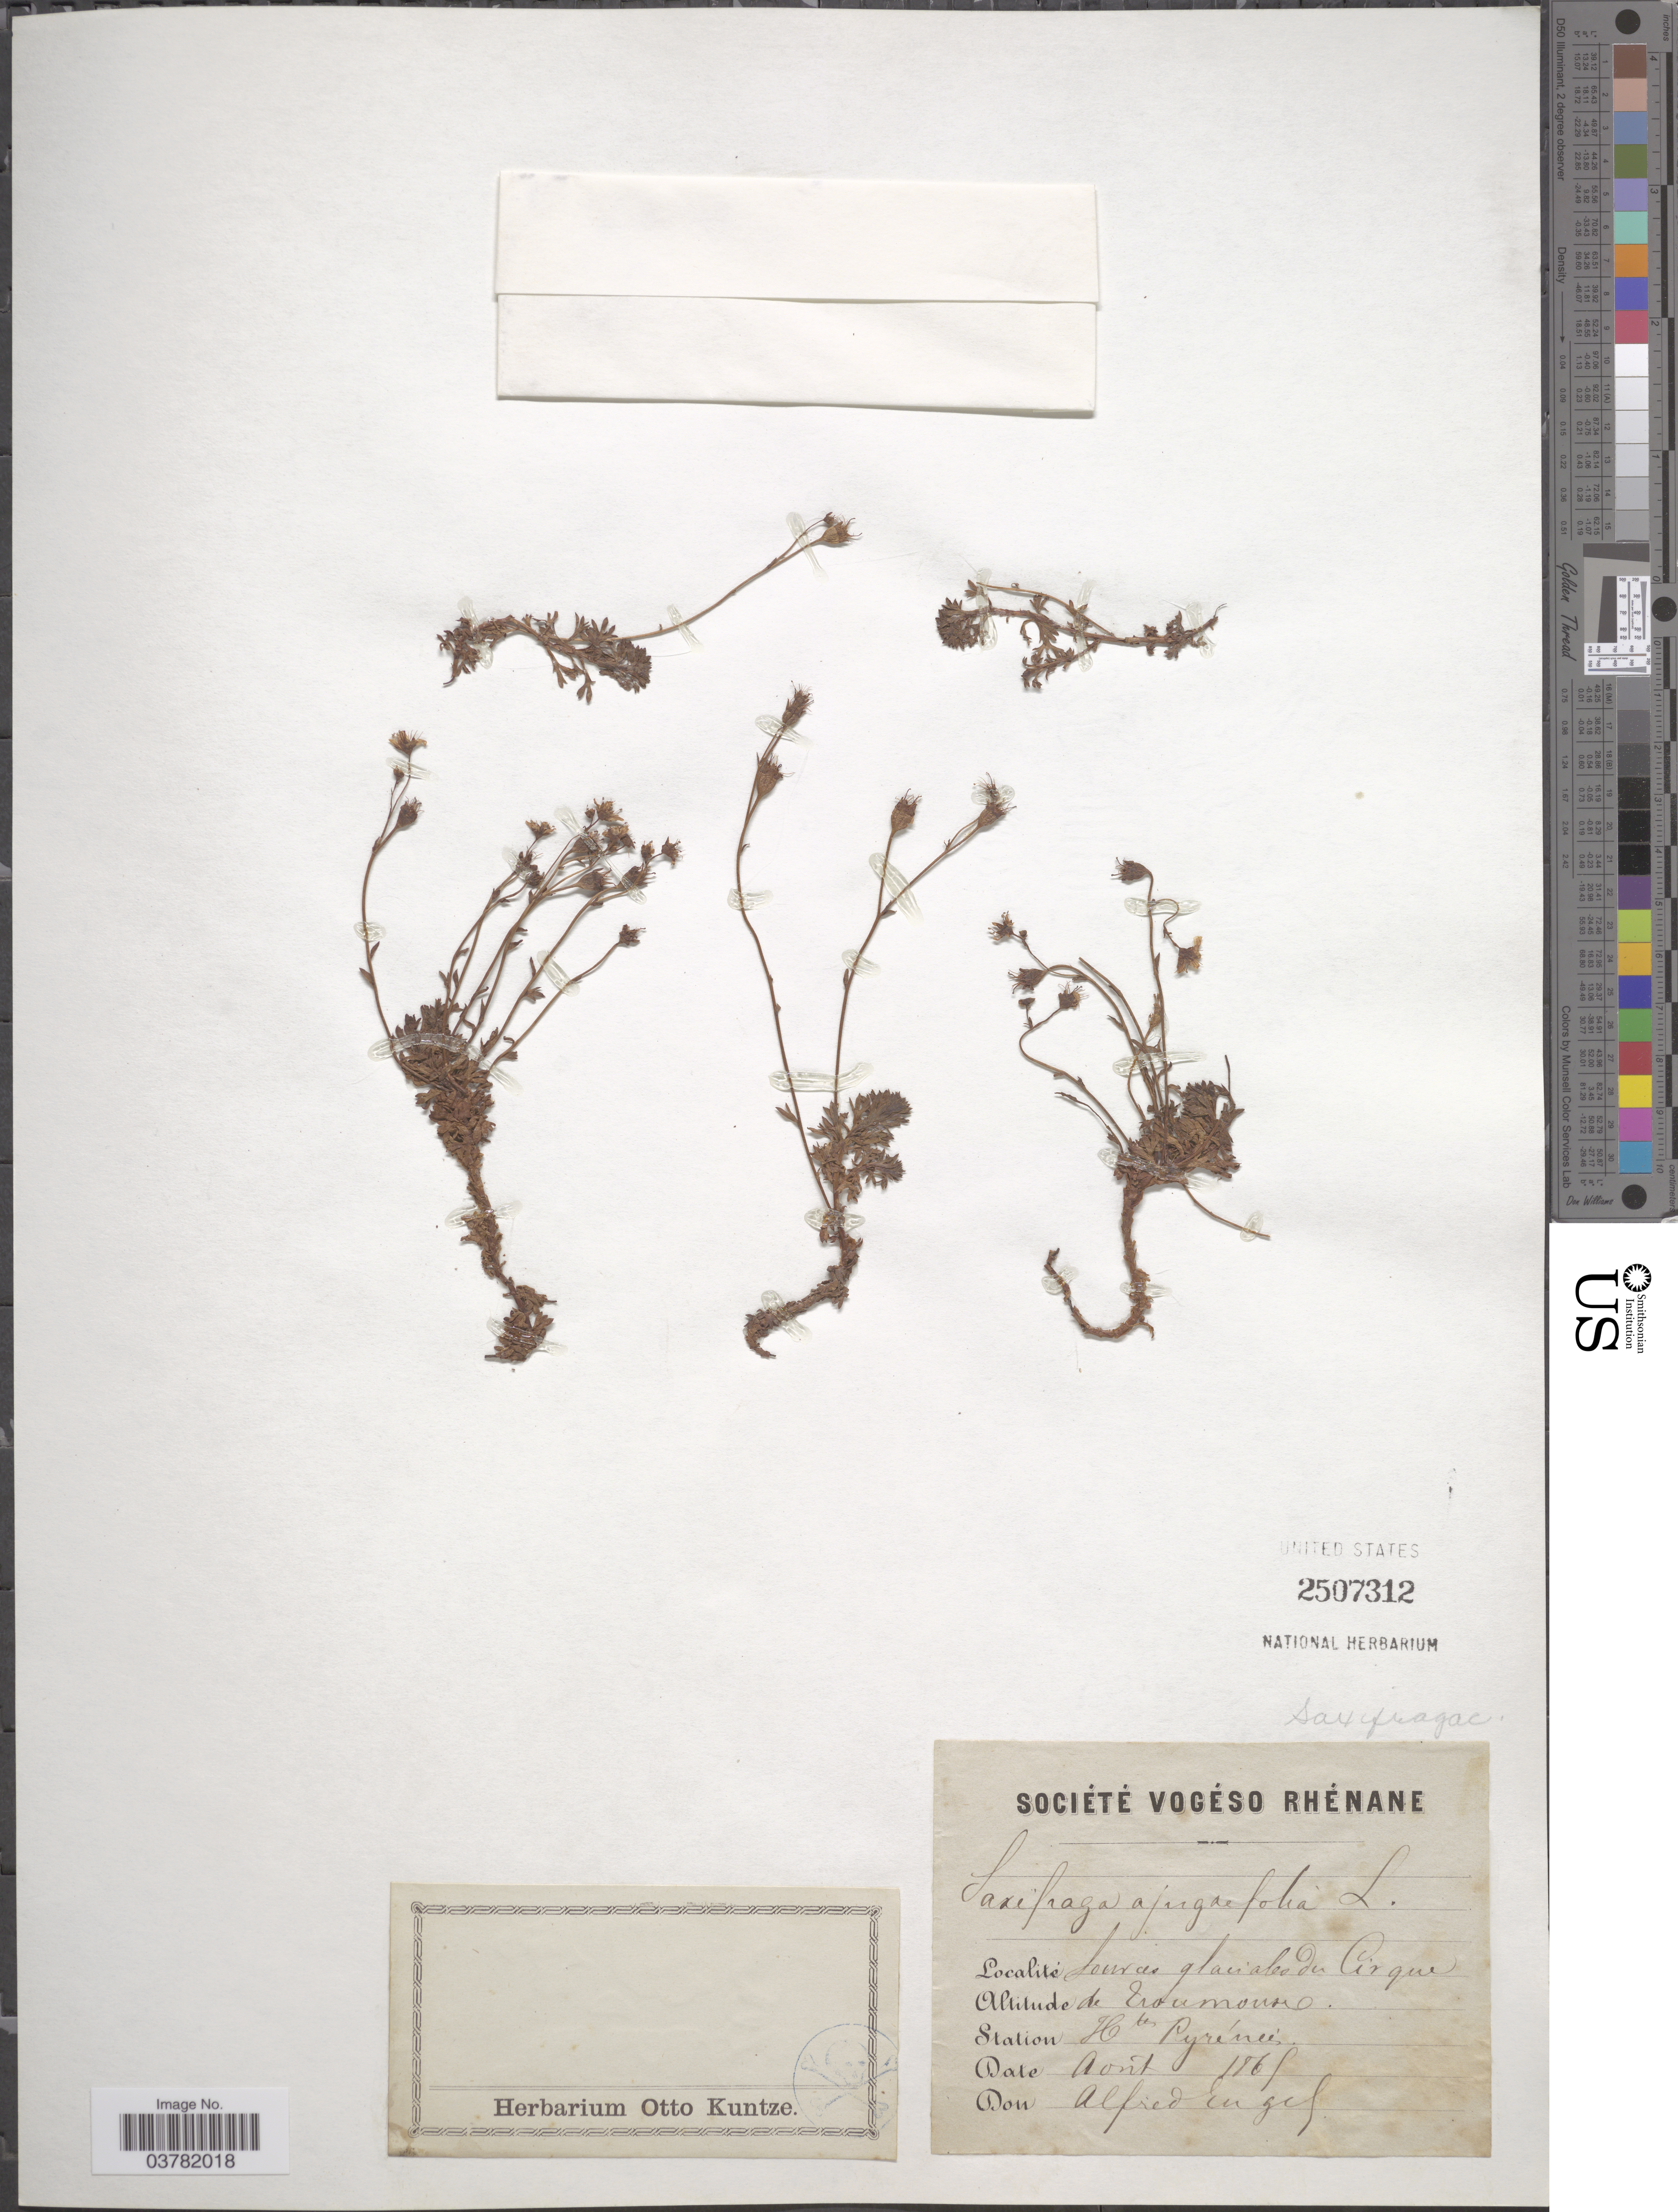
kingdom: Plantae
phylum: Tracheophyta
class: Magnoliopsida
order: Saxifragales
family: Saxifragaceae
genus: Saxifraga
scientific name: Saxifraga ajugifolia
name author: Wahlenb.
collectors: A. Engel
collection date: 1865-08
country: France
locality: Société Vogéso Rhénane. Louras [interpreted] glauciales de Cirque de Troumouse. Station Htes Pyrénees.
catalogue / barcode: US 2507312